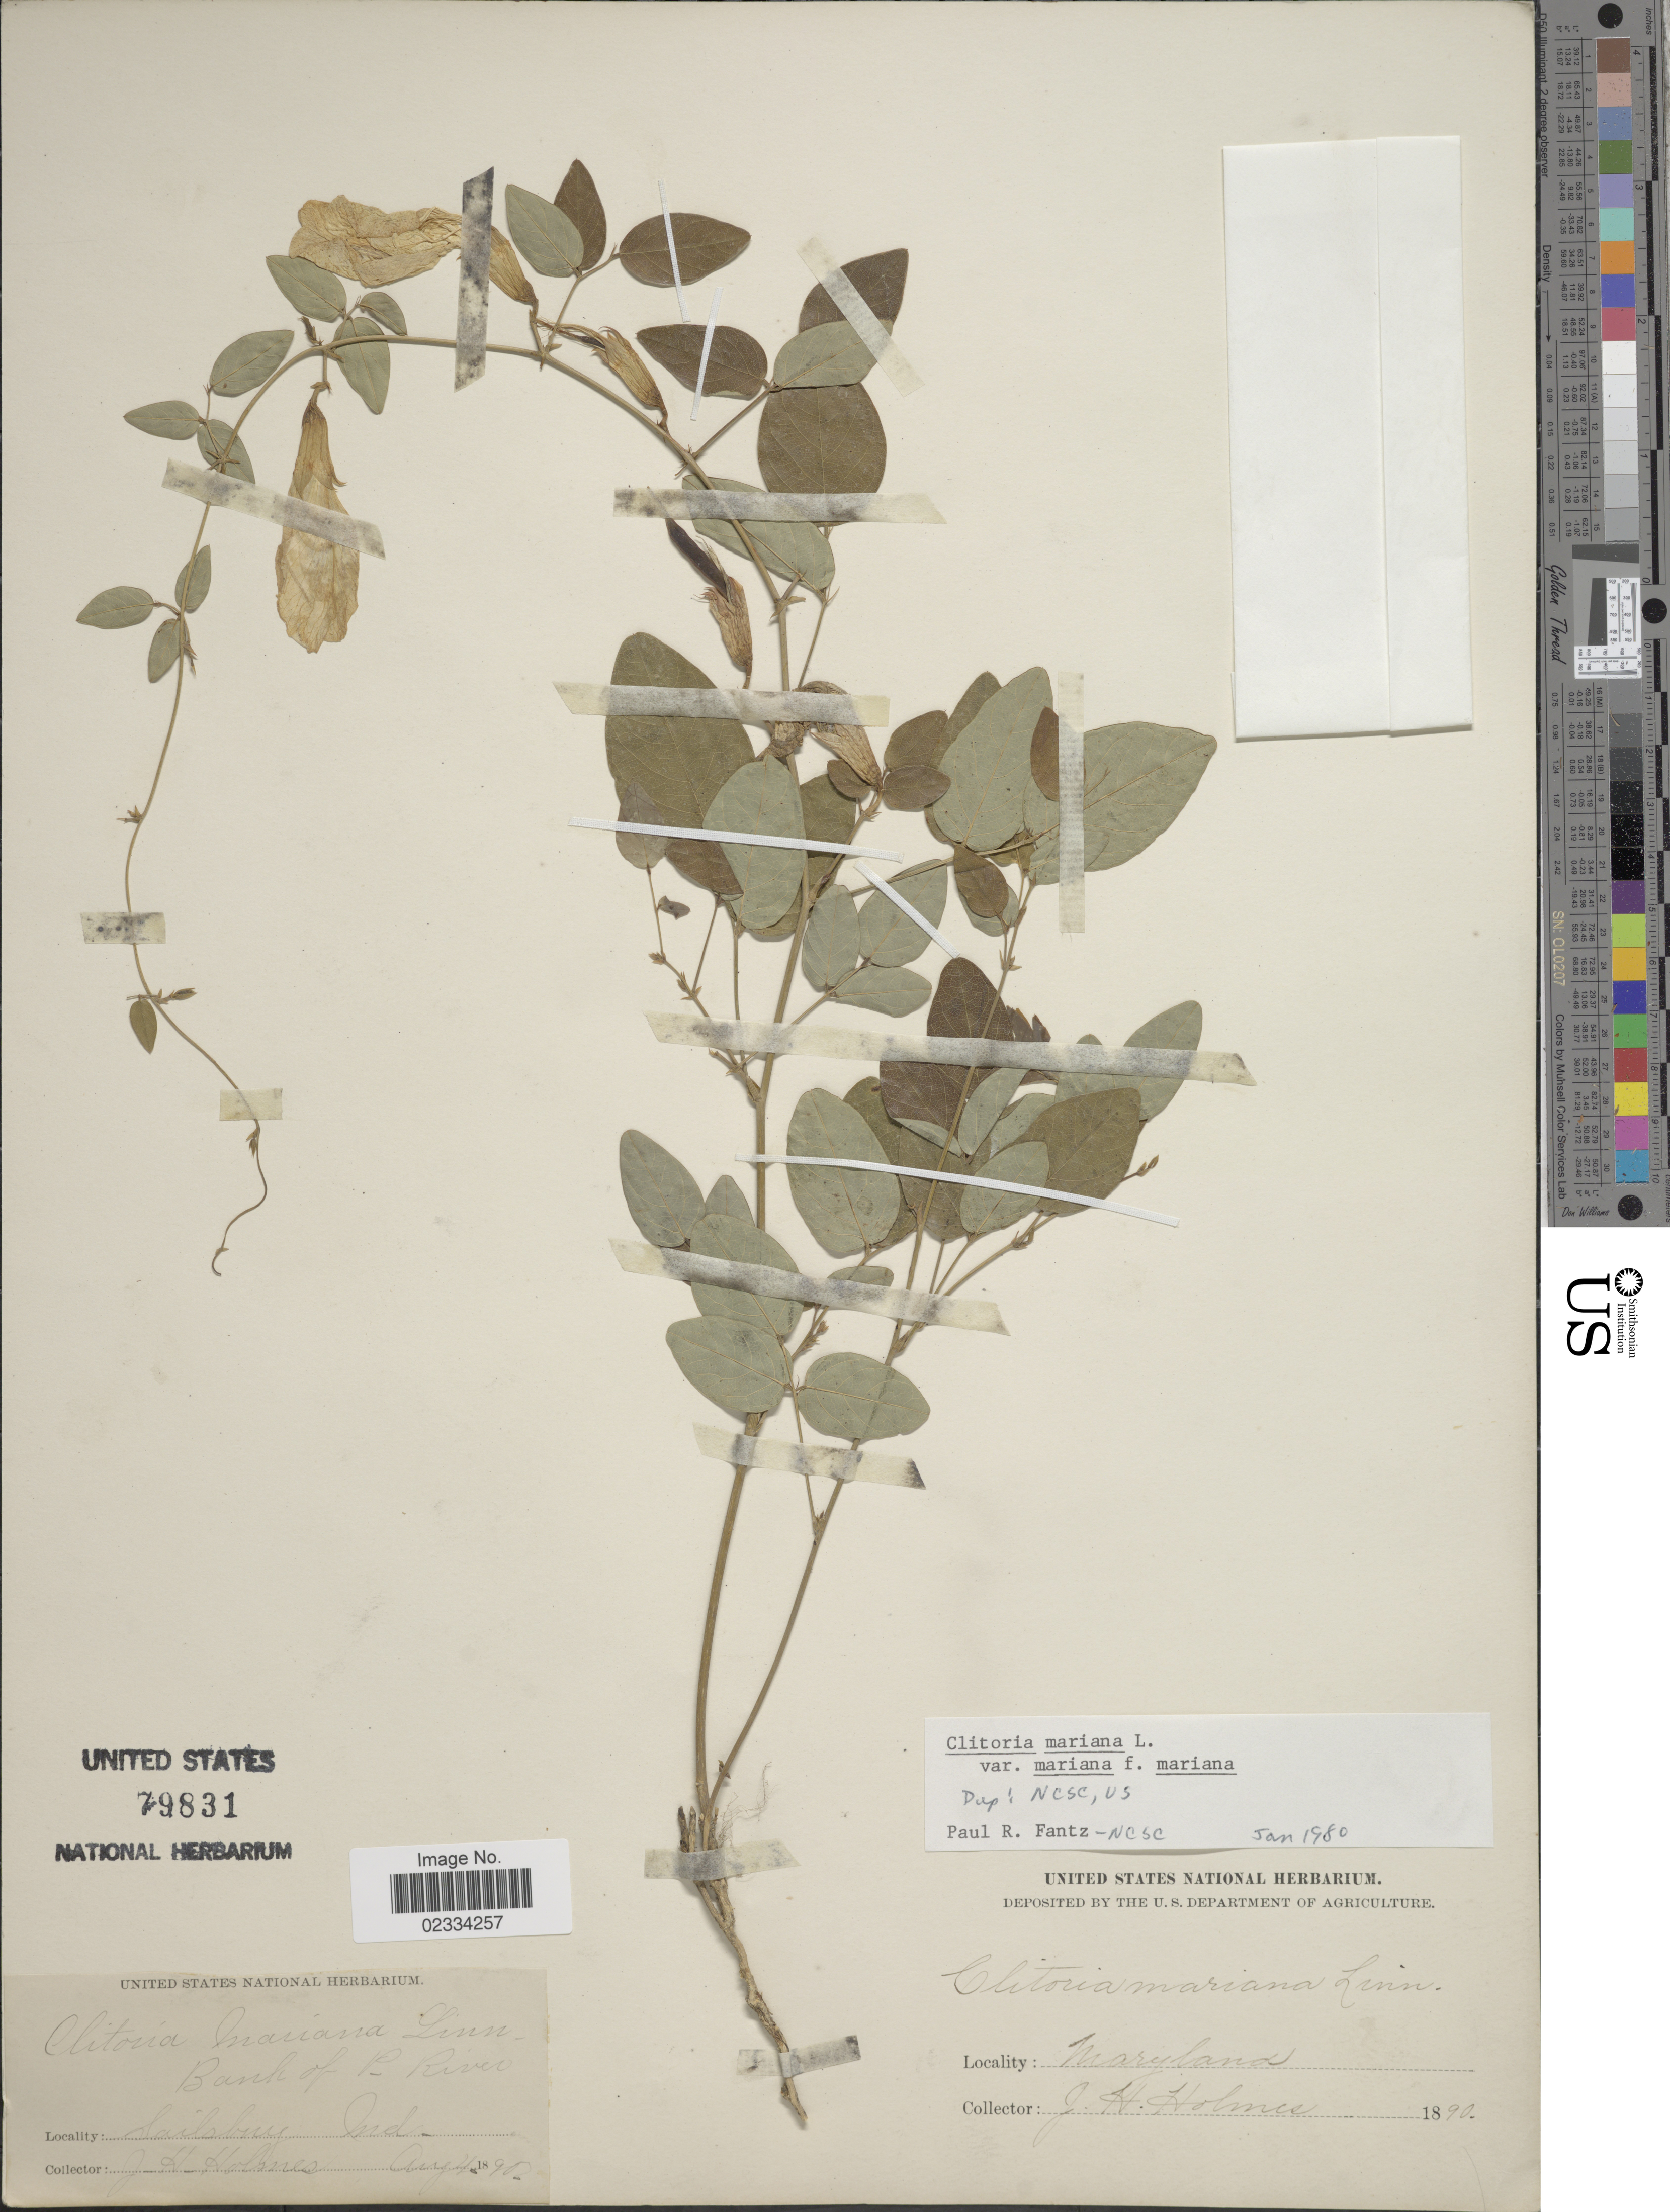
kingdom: Plantae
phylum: Tracheophyta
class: Magnoliopsida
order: Fabales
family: Fabaceae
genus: Clitoria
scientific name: Clitoria mariana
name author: L.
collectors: J. Holmes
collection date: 1890-08-04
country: United States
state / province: Maryland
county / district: Wicomico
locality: Sailsbury. Bank of P. River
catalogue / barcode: US 79831